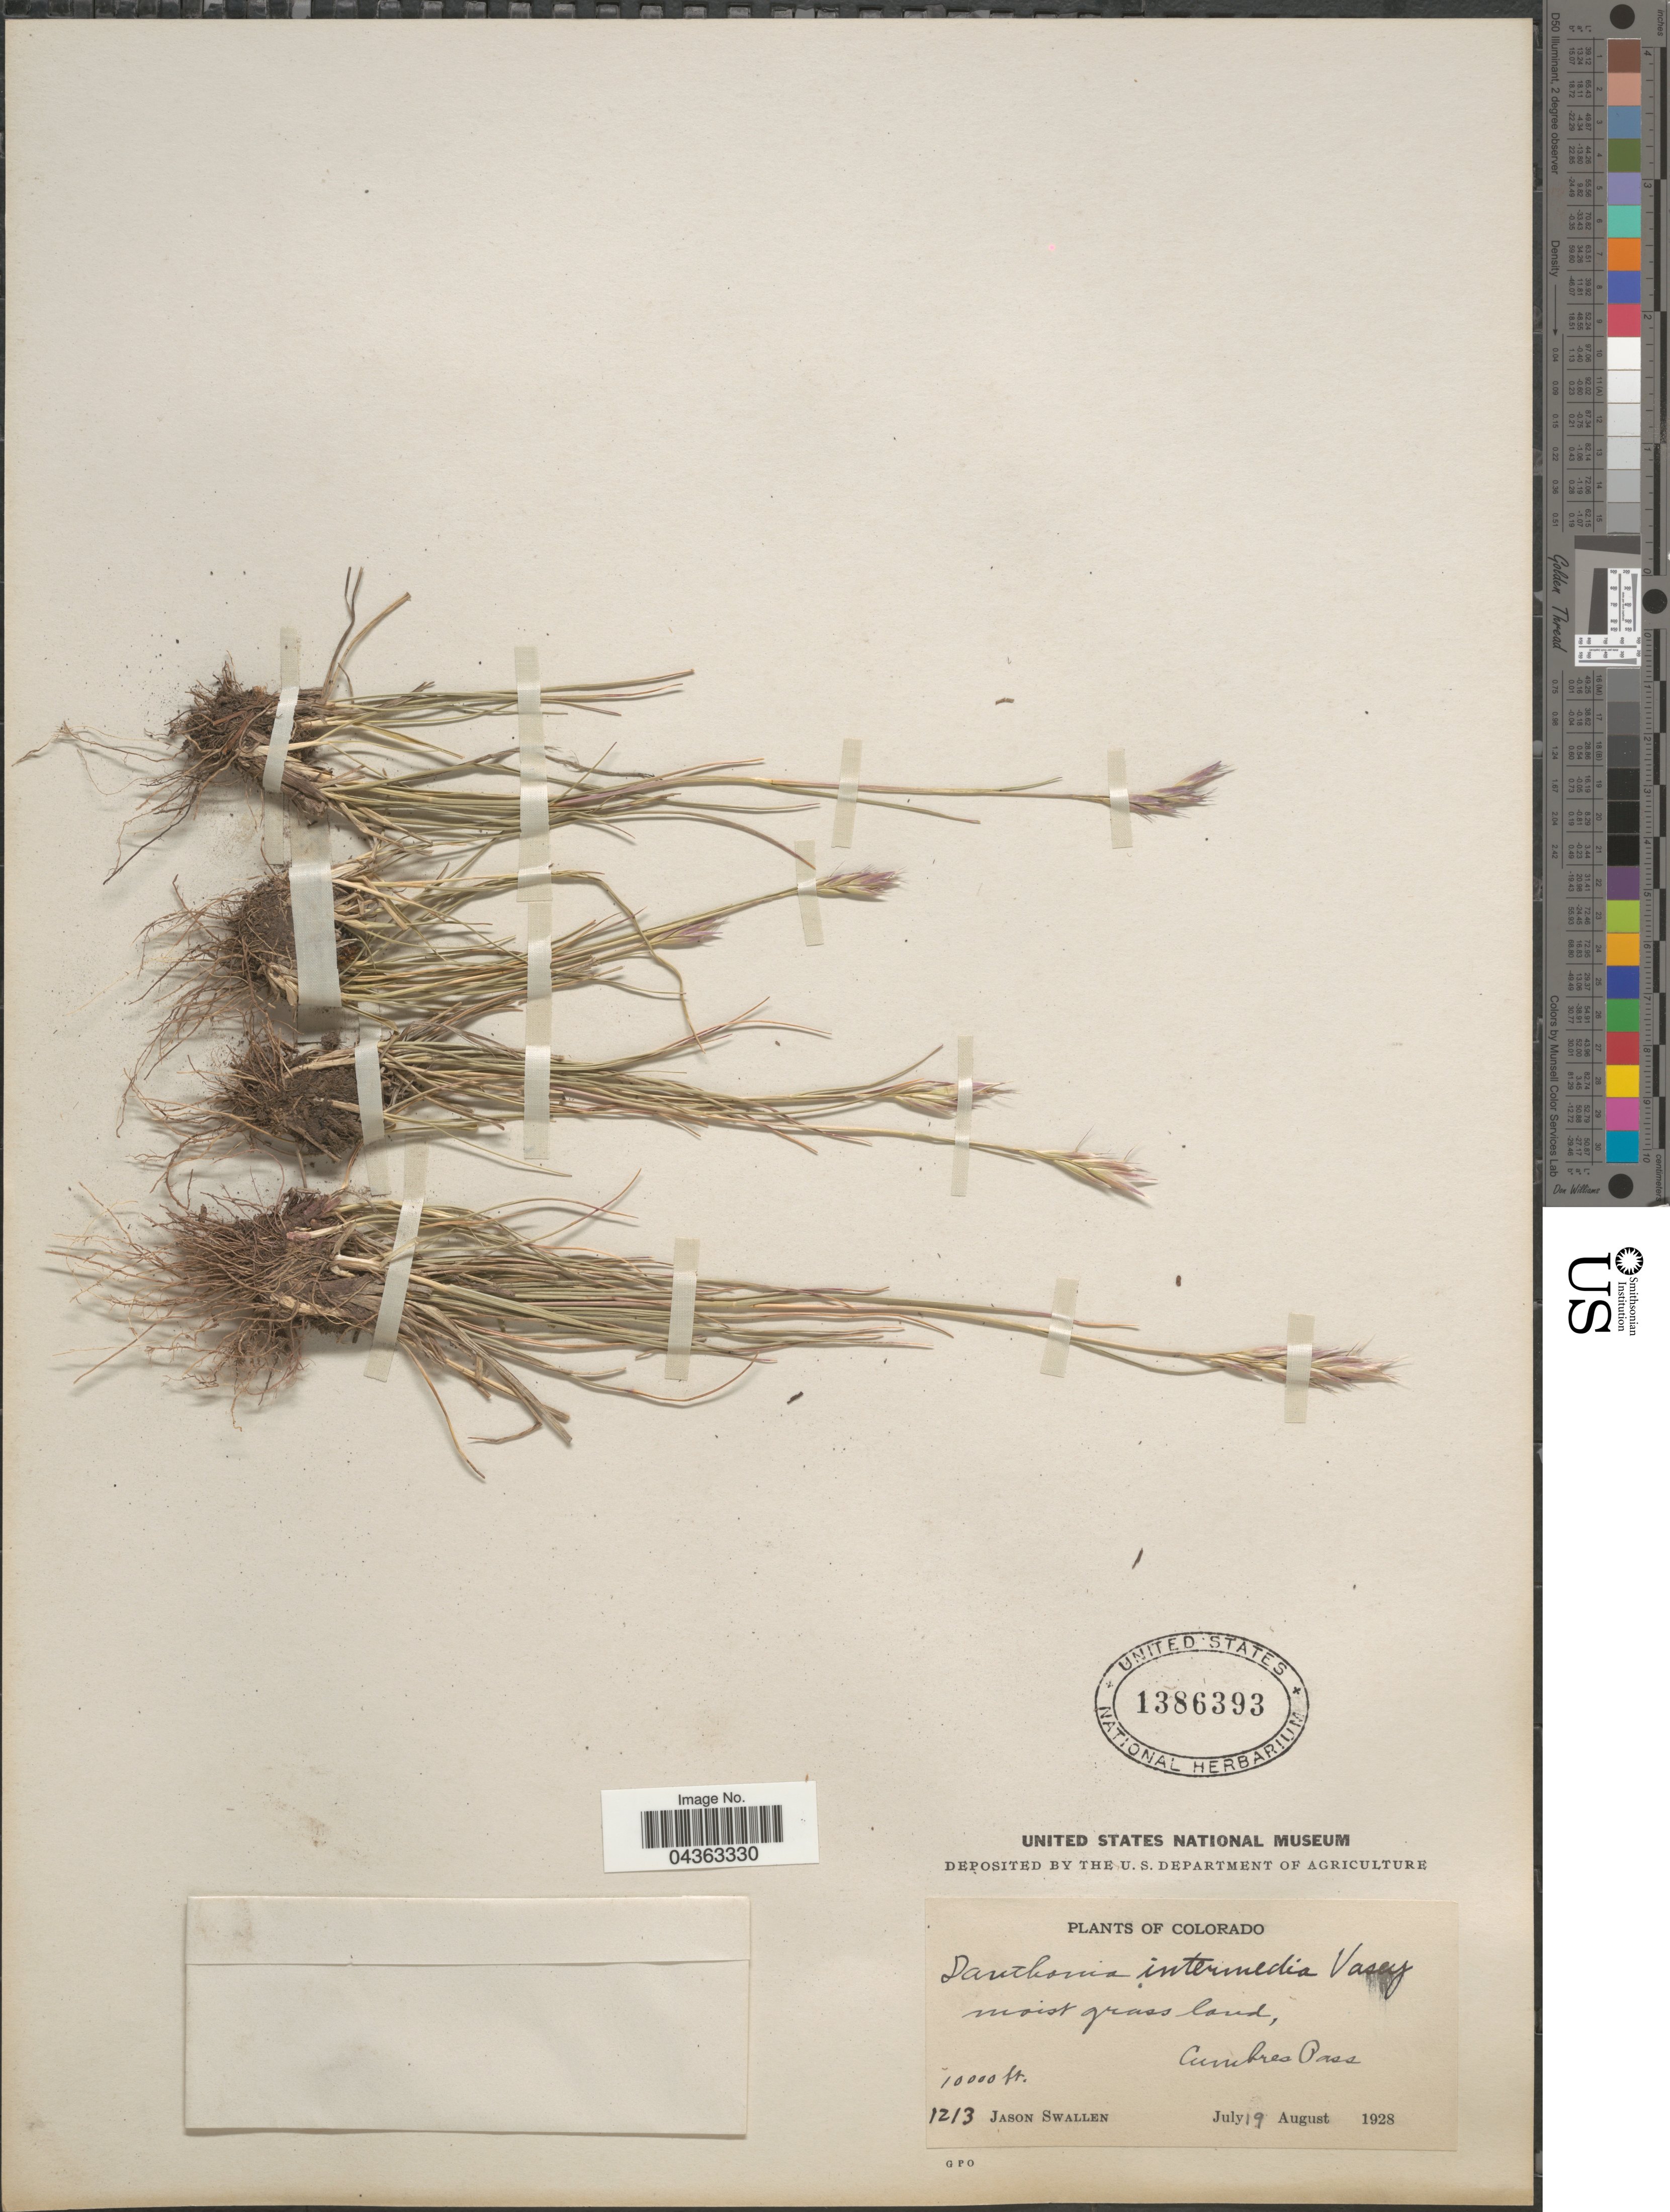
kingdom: Plantae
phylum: Tracheophyta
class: Liliopsida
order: Poales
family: Poaceae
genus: Danthonia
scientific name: Danthonia intermedia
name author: Vasey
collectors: J. R. Swallen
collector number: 1213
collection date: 1928-07-19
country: United States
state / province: Colorado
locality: Cumbres Pass.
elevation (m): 3048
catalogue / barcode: US 1386393